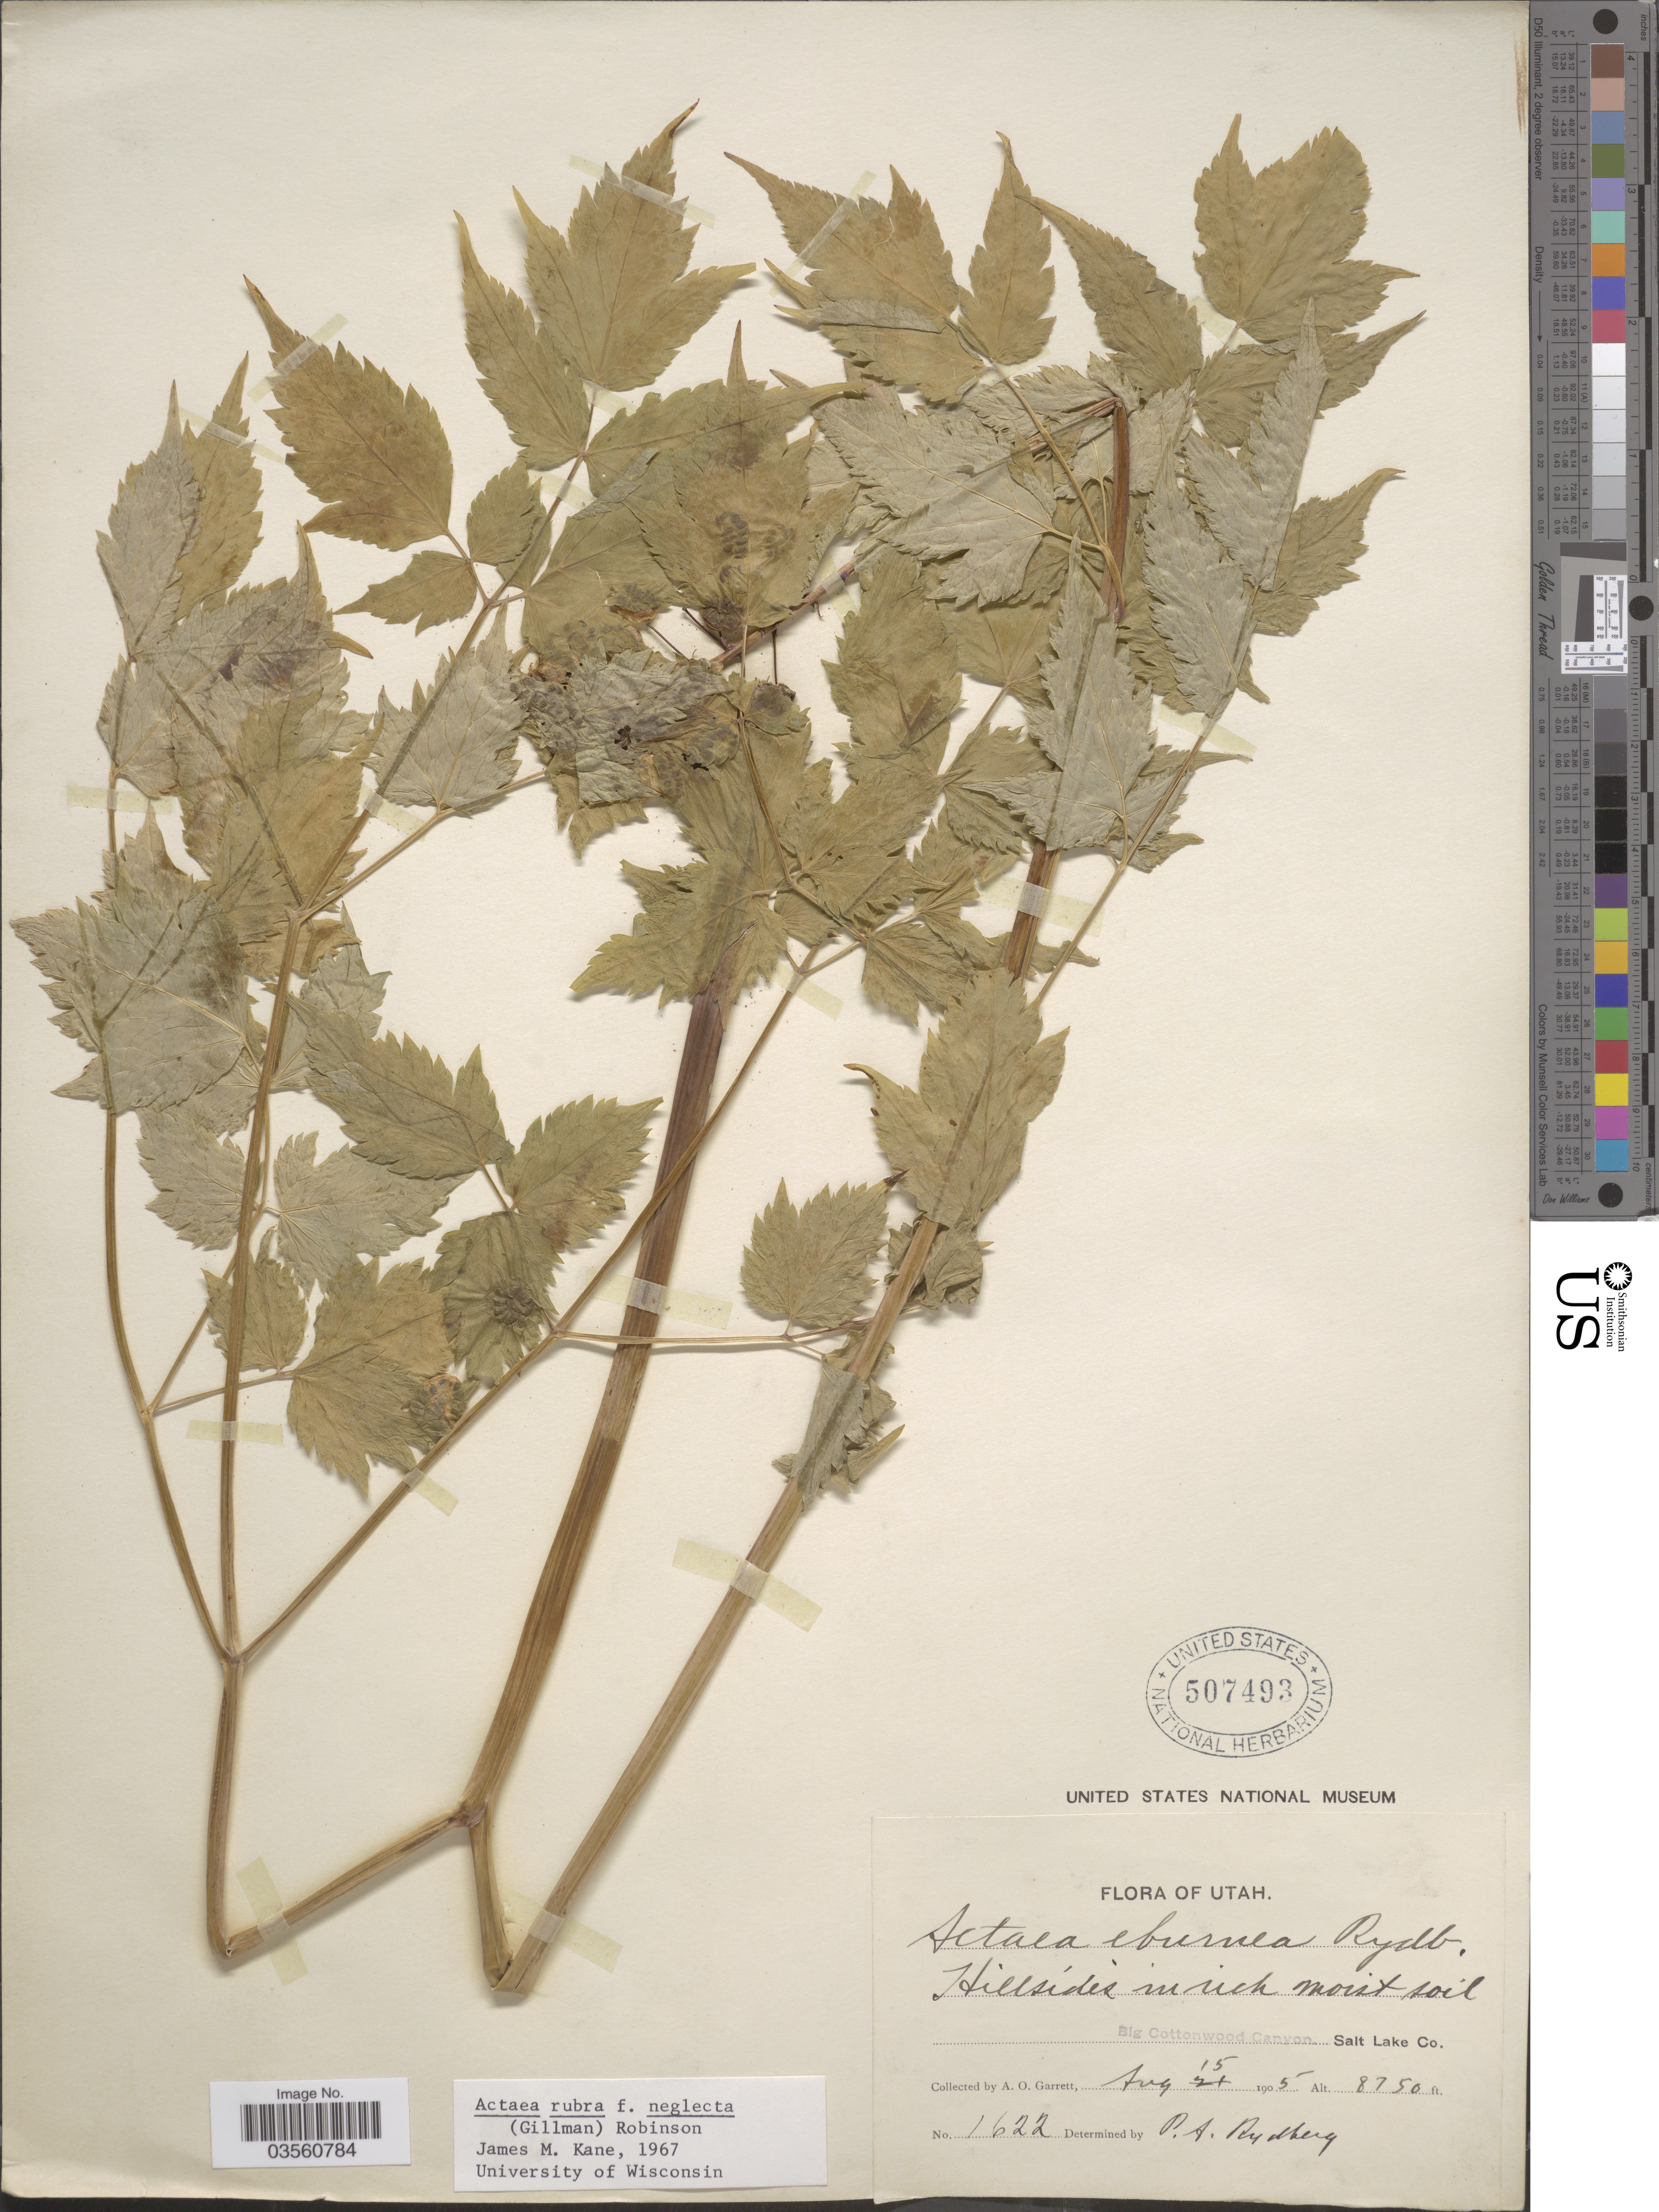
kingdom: Plantae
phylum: Tracheophyta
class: Magnoliopsida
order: Ranunculales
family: Ranunculaceae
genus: Actaea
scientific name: Actaea rubra f. neglecta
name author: (Gillman) B.L. Rob.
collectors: A. O. Garrett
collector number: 1622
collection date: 1905-08-15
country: United States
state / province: Utah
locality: Big Cottonwood Canyon, Salt Lake Co.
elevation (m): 2667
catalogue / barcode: US 507493